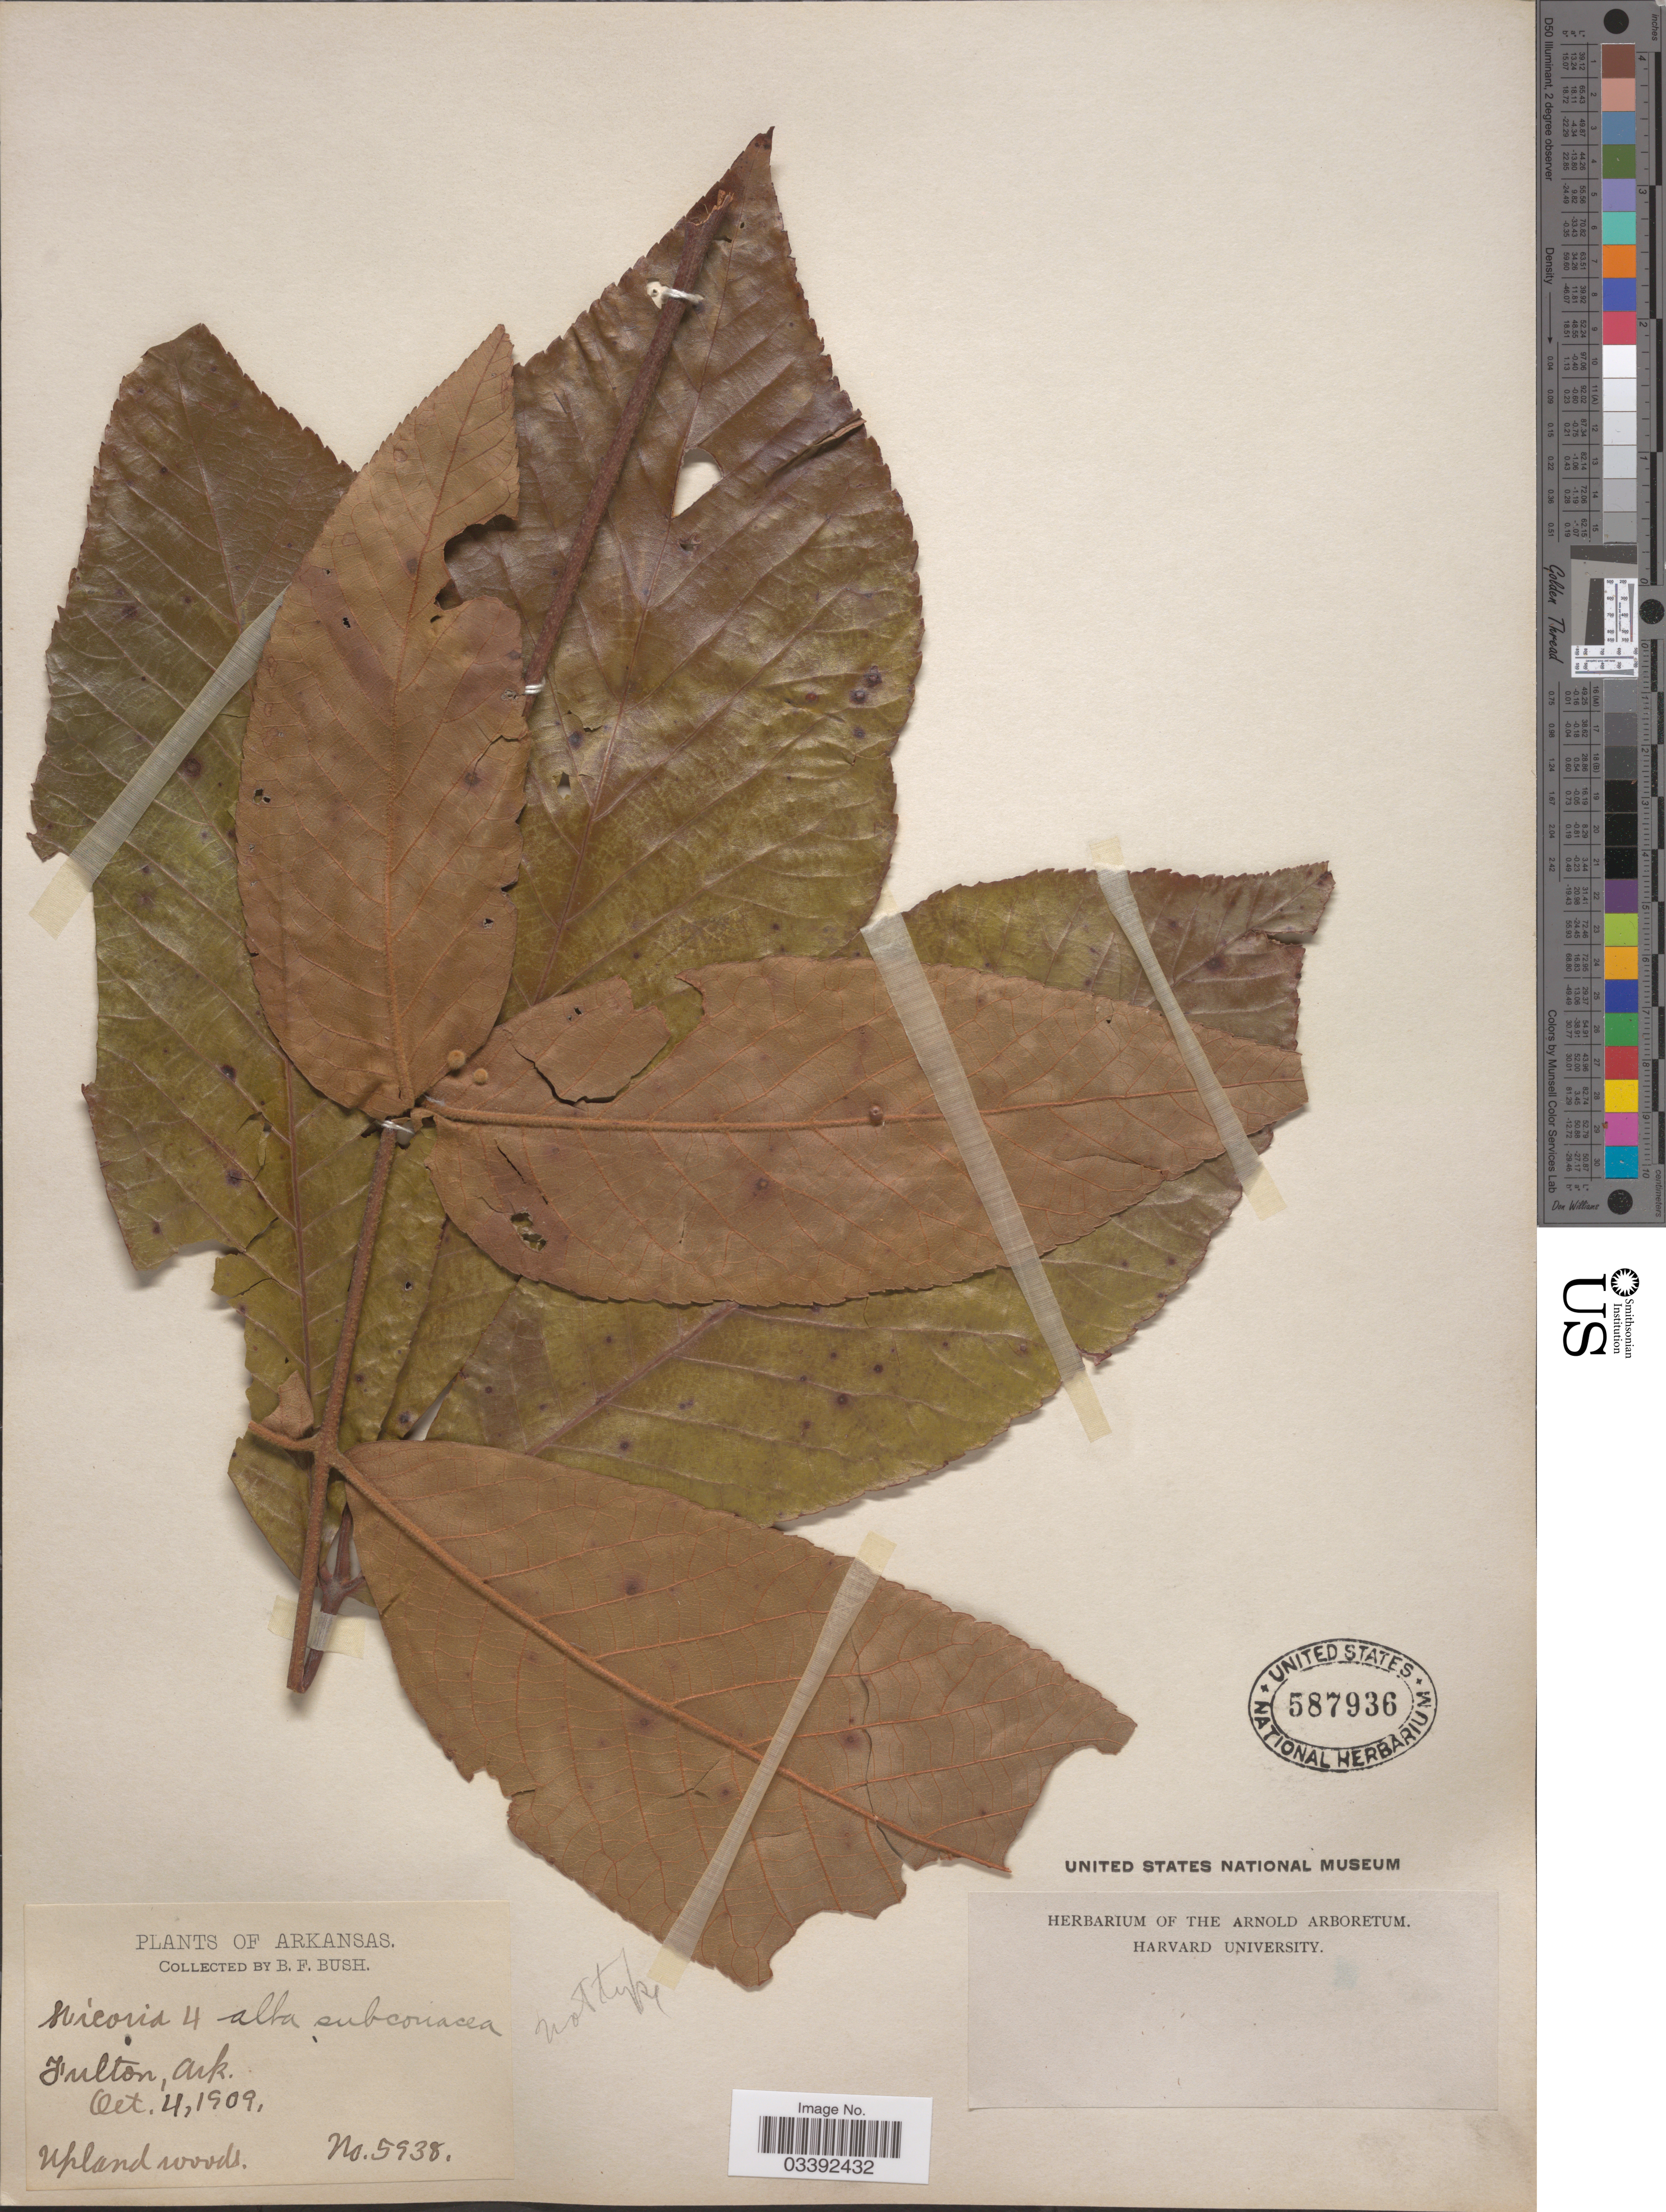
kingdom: Plantae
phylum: Tracheophyta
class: Magnoliopsida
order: Fagales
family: Juglandaceae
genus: Carya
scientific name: Carya tomentosa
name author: (Lam.) Nutt.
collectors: B. F. Bush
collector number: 5938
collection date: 1909-10-04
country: United States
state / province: Arkansas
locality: Fulton.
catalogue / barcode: US 587936